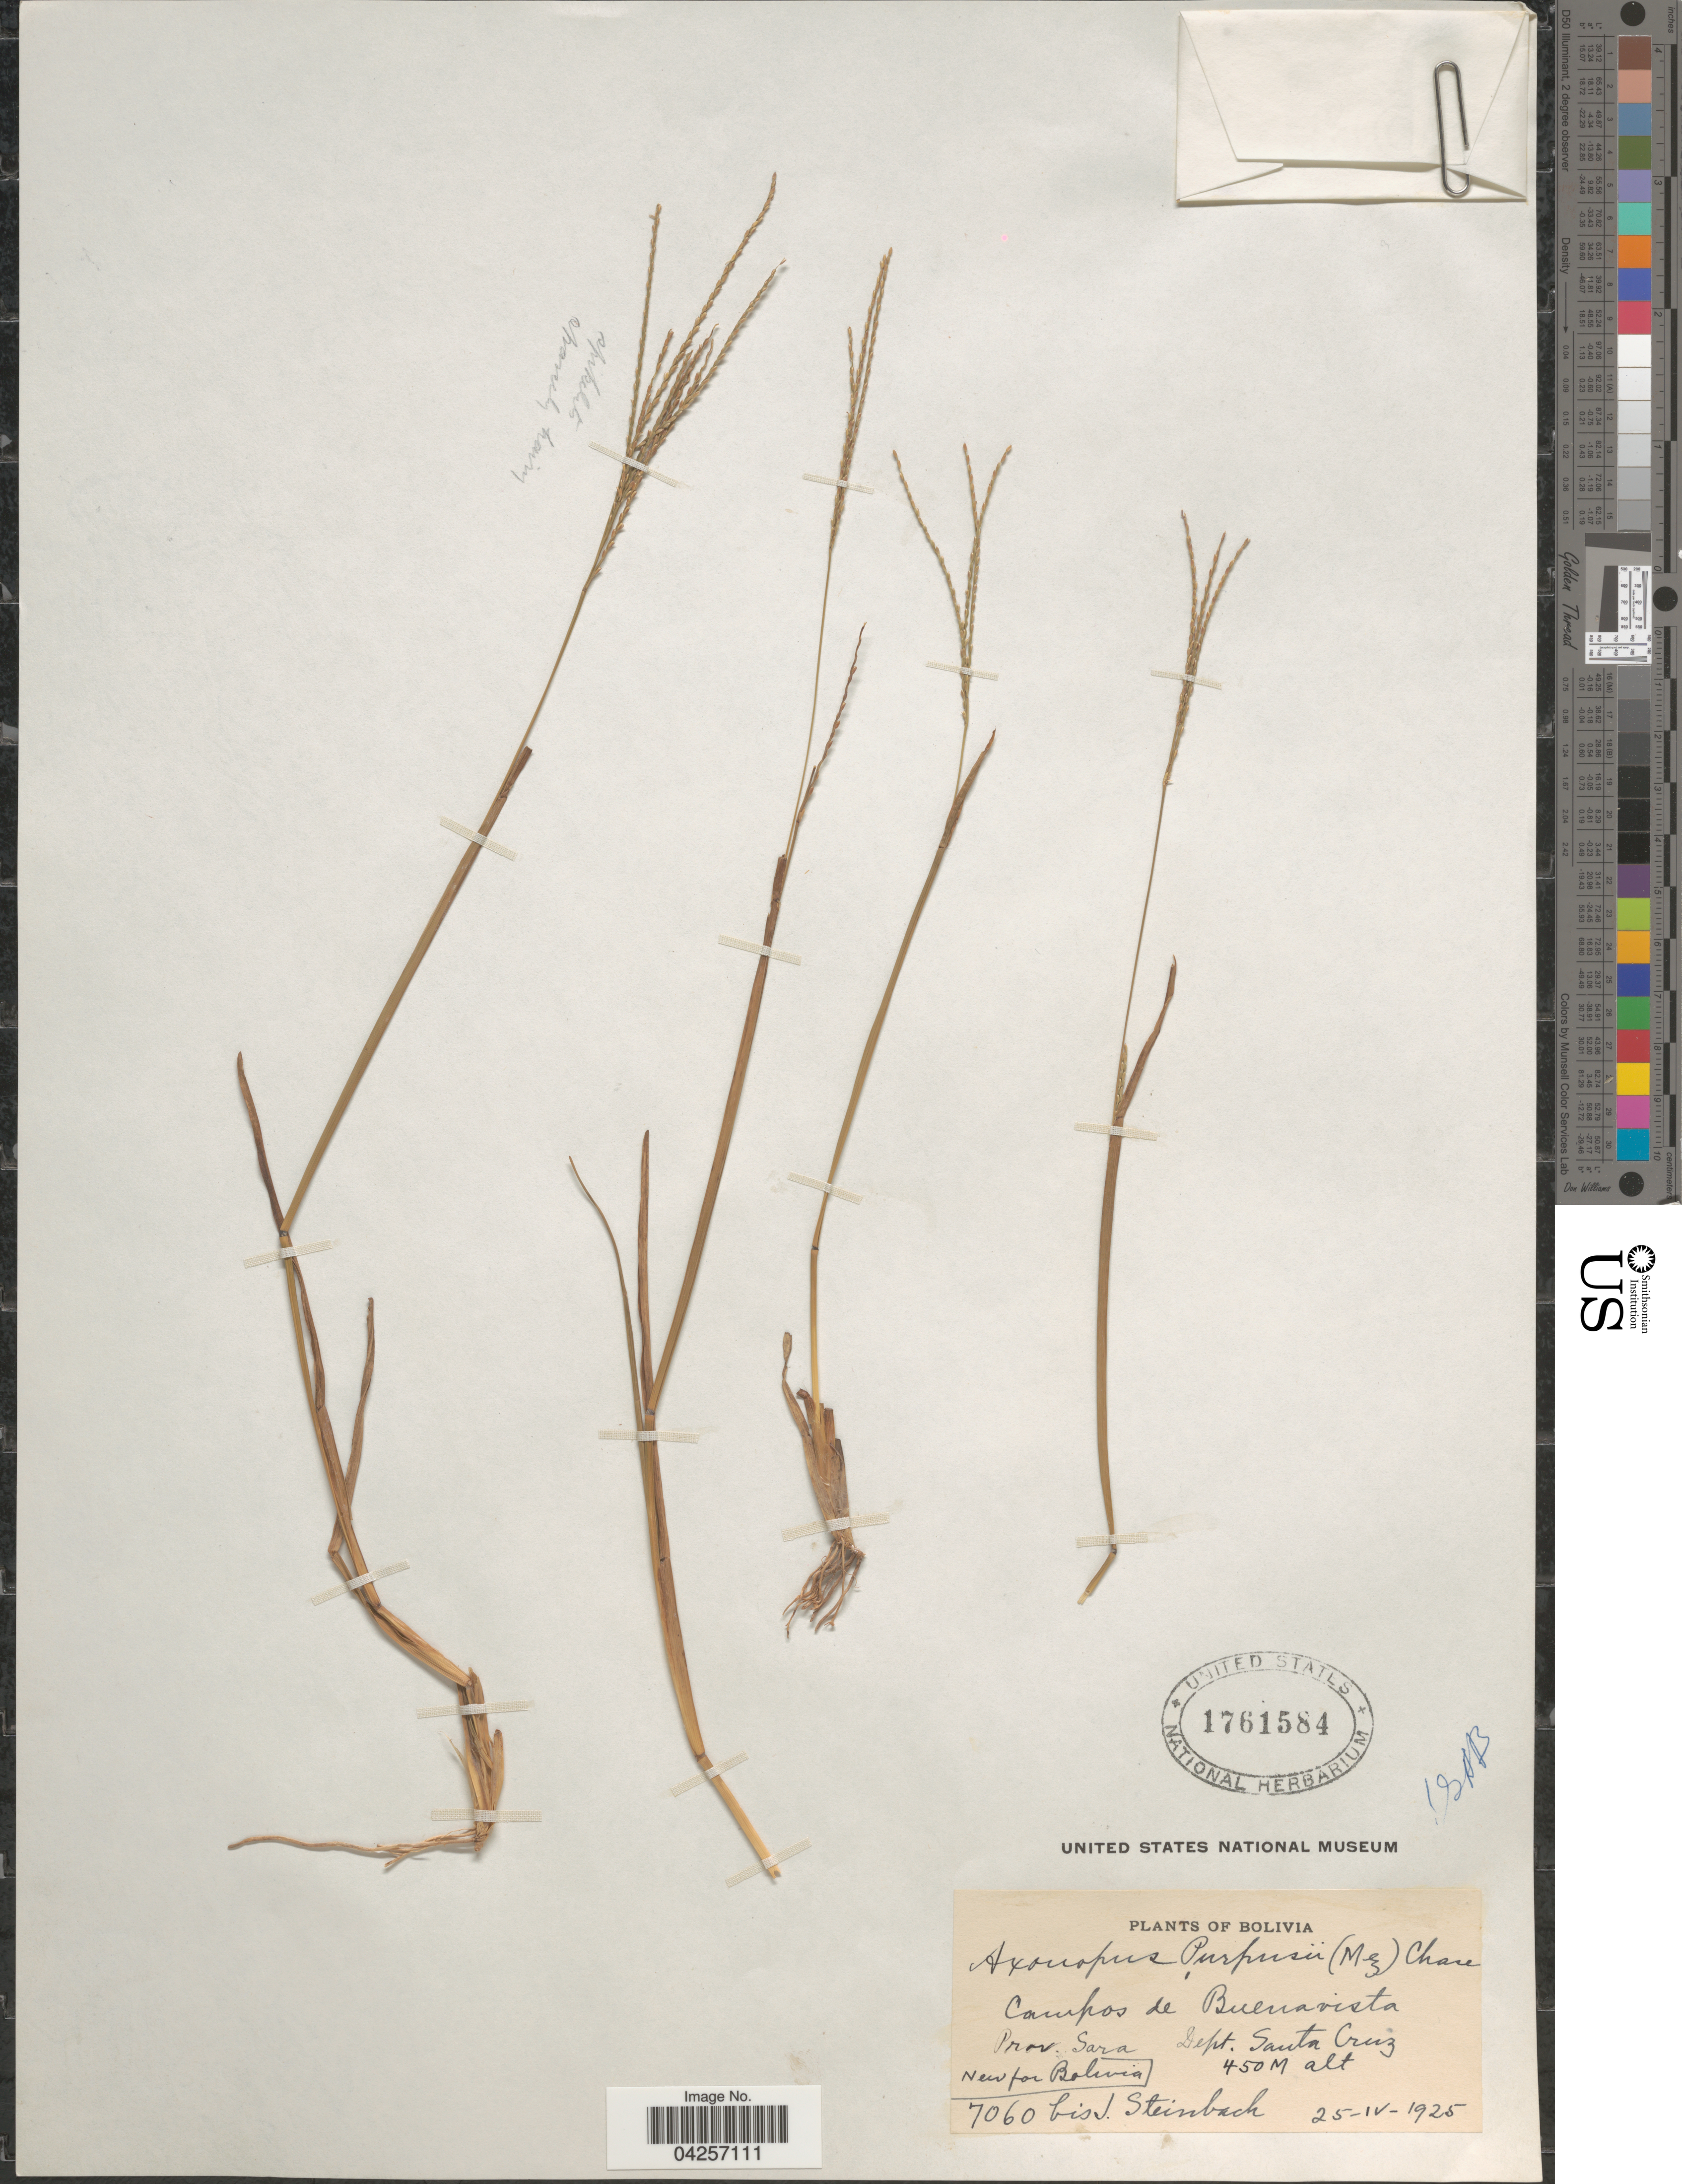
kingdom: Plantae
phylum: Tracheophyta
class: Liliopsida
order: Poales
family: Poaceae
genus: Axonopus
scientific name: Axonopus fissifolius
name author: (Raddi) Kuhlm.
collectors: J. Steinbach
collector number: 7060bis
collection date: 1925-04-25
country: Bolivia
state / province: Santa Cruz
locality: Campos de Buenavista. Prov. Sara. Dept. Santa Cruz.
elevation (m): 450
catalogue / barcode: US 1761584